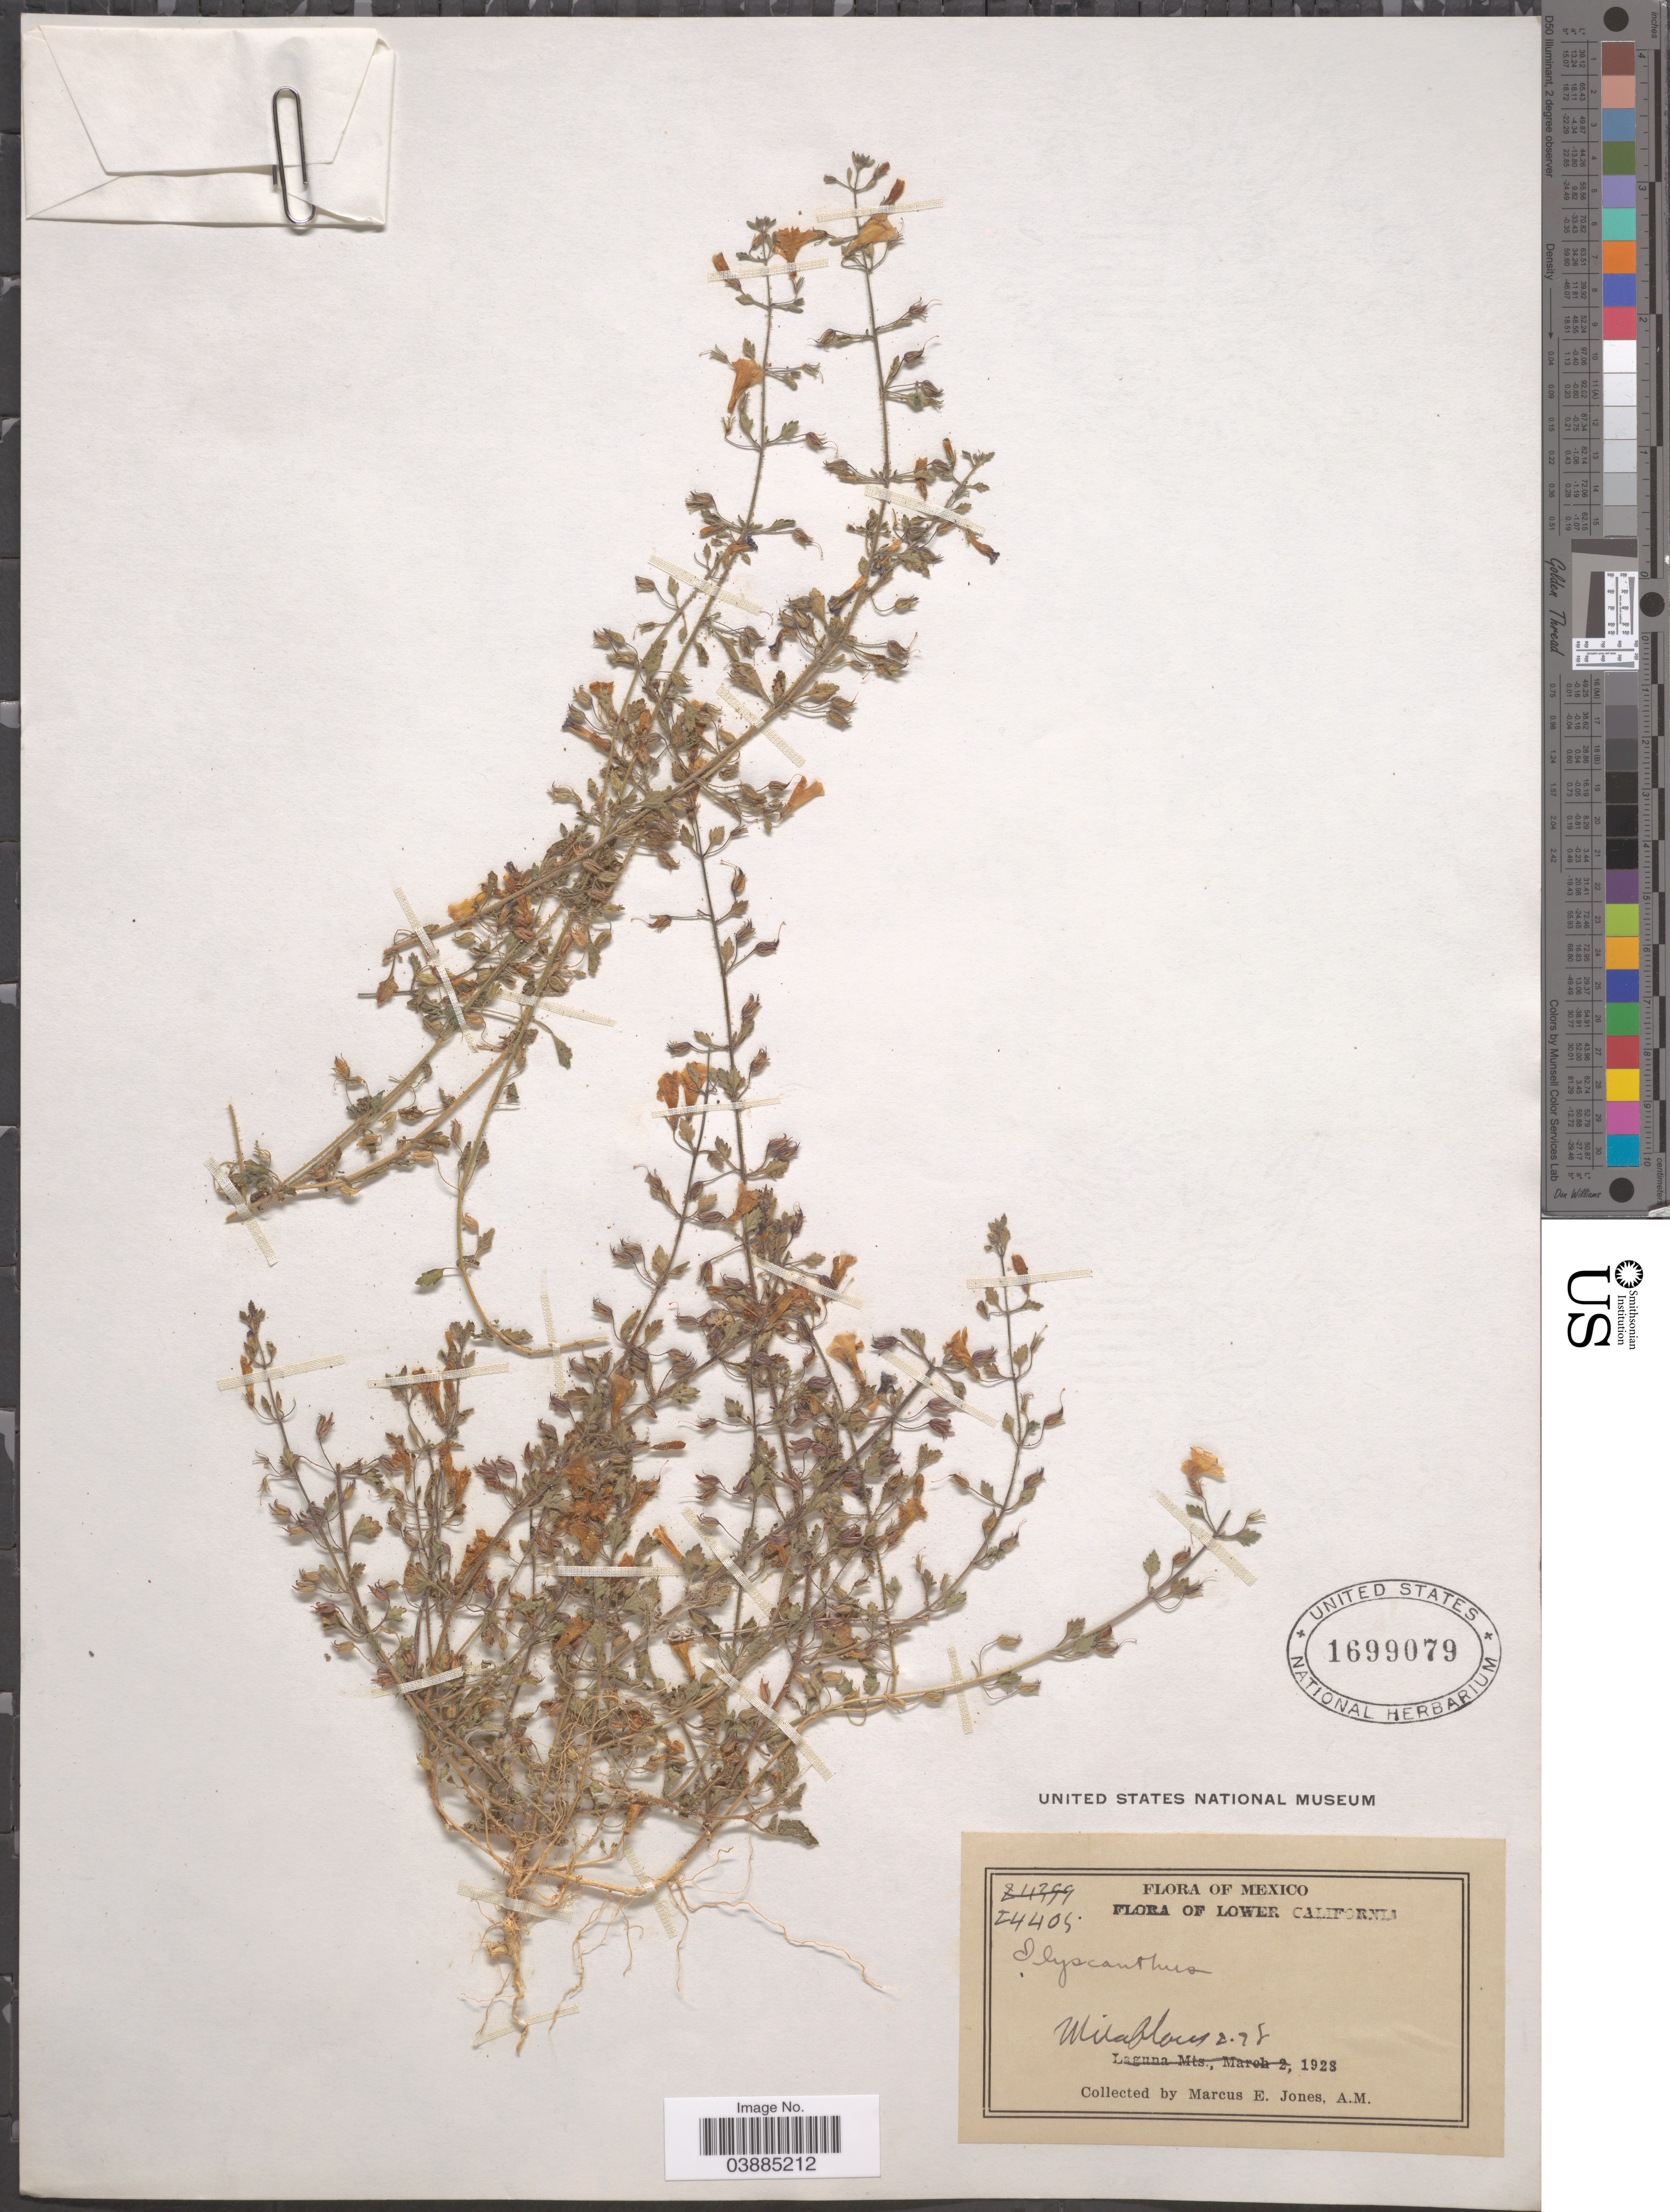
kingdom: Plantae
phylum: Tracheophyta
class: Magnoliopsida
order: Lamiales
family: Plantaginaceae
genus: Stemodia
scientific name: Stemodia pusilla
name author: Benth.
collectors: M. E. Jones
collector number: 24405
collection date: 1928-02-28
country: Mexico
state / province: Baja California Norte / Baja California Sur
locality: Lower California. Milablas [interpreted].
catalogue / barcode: US 1699079